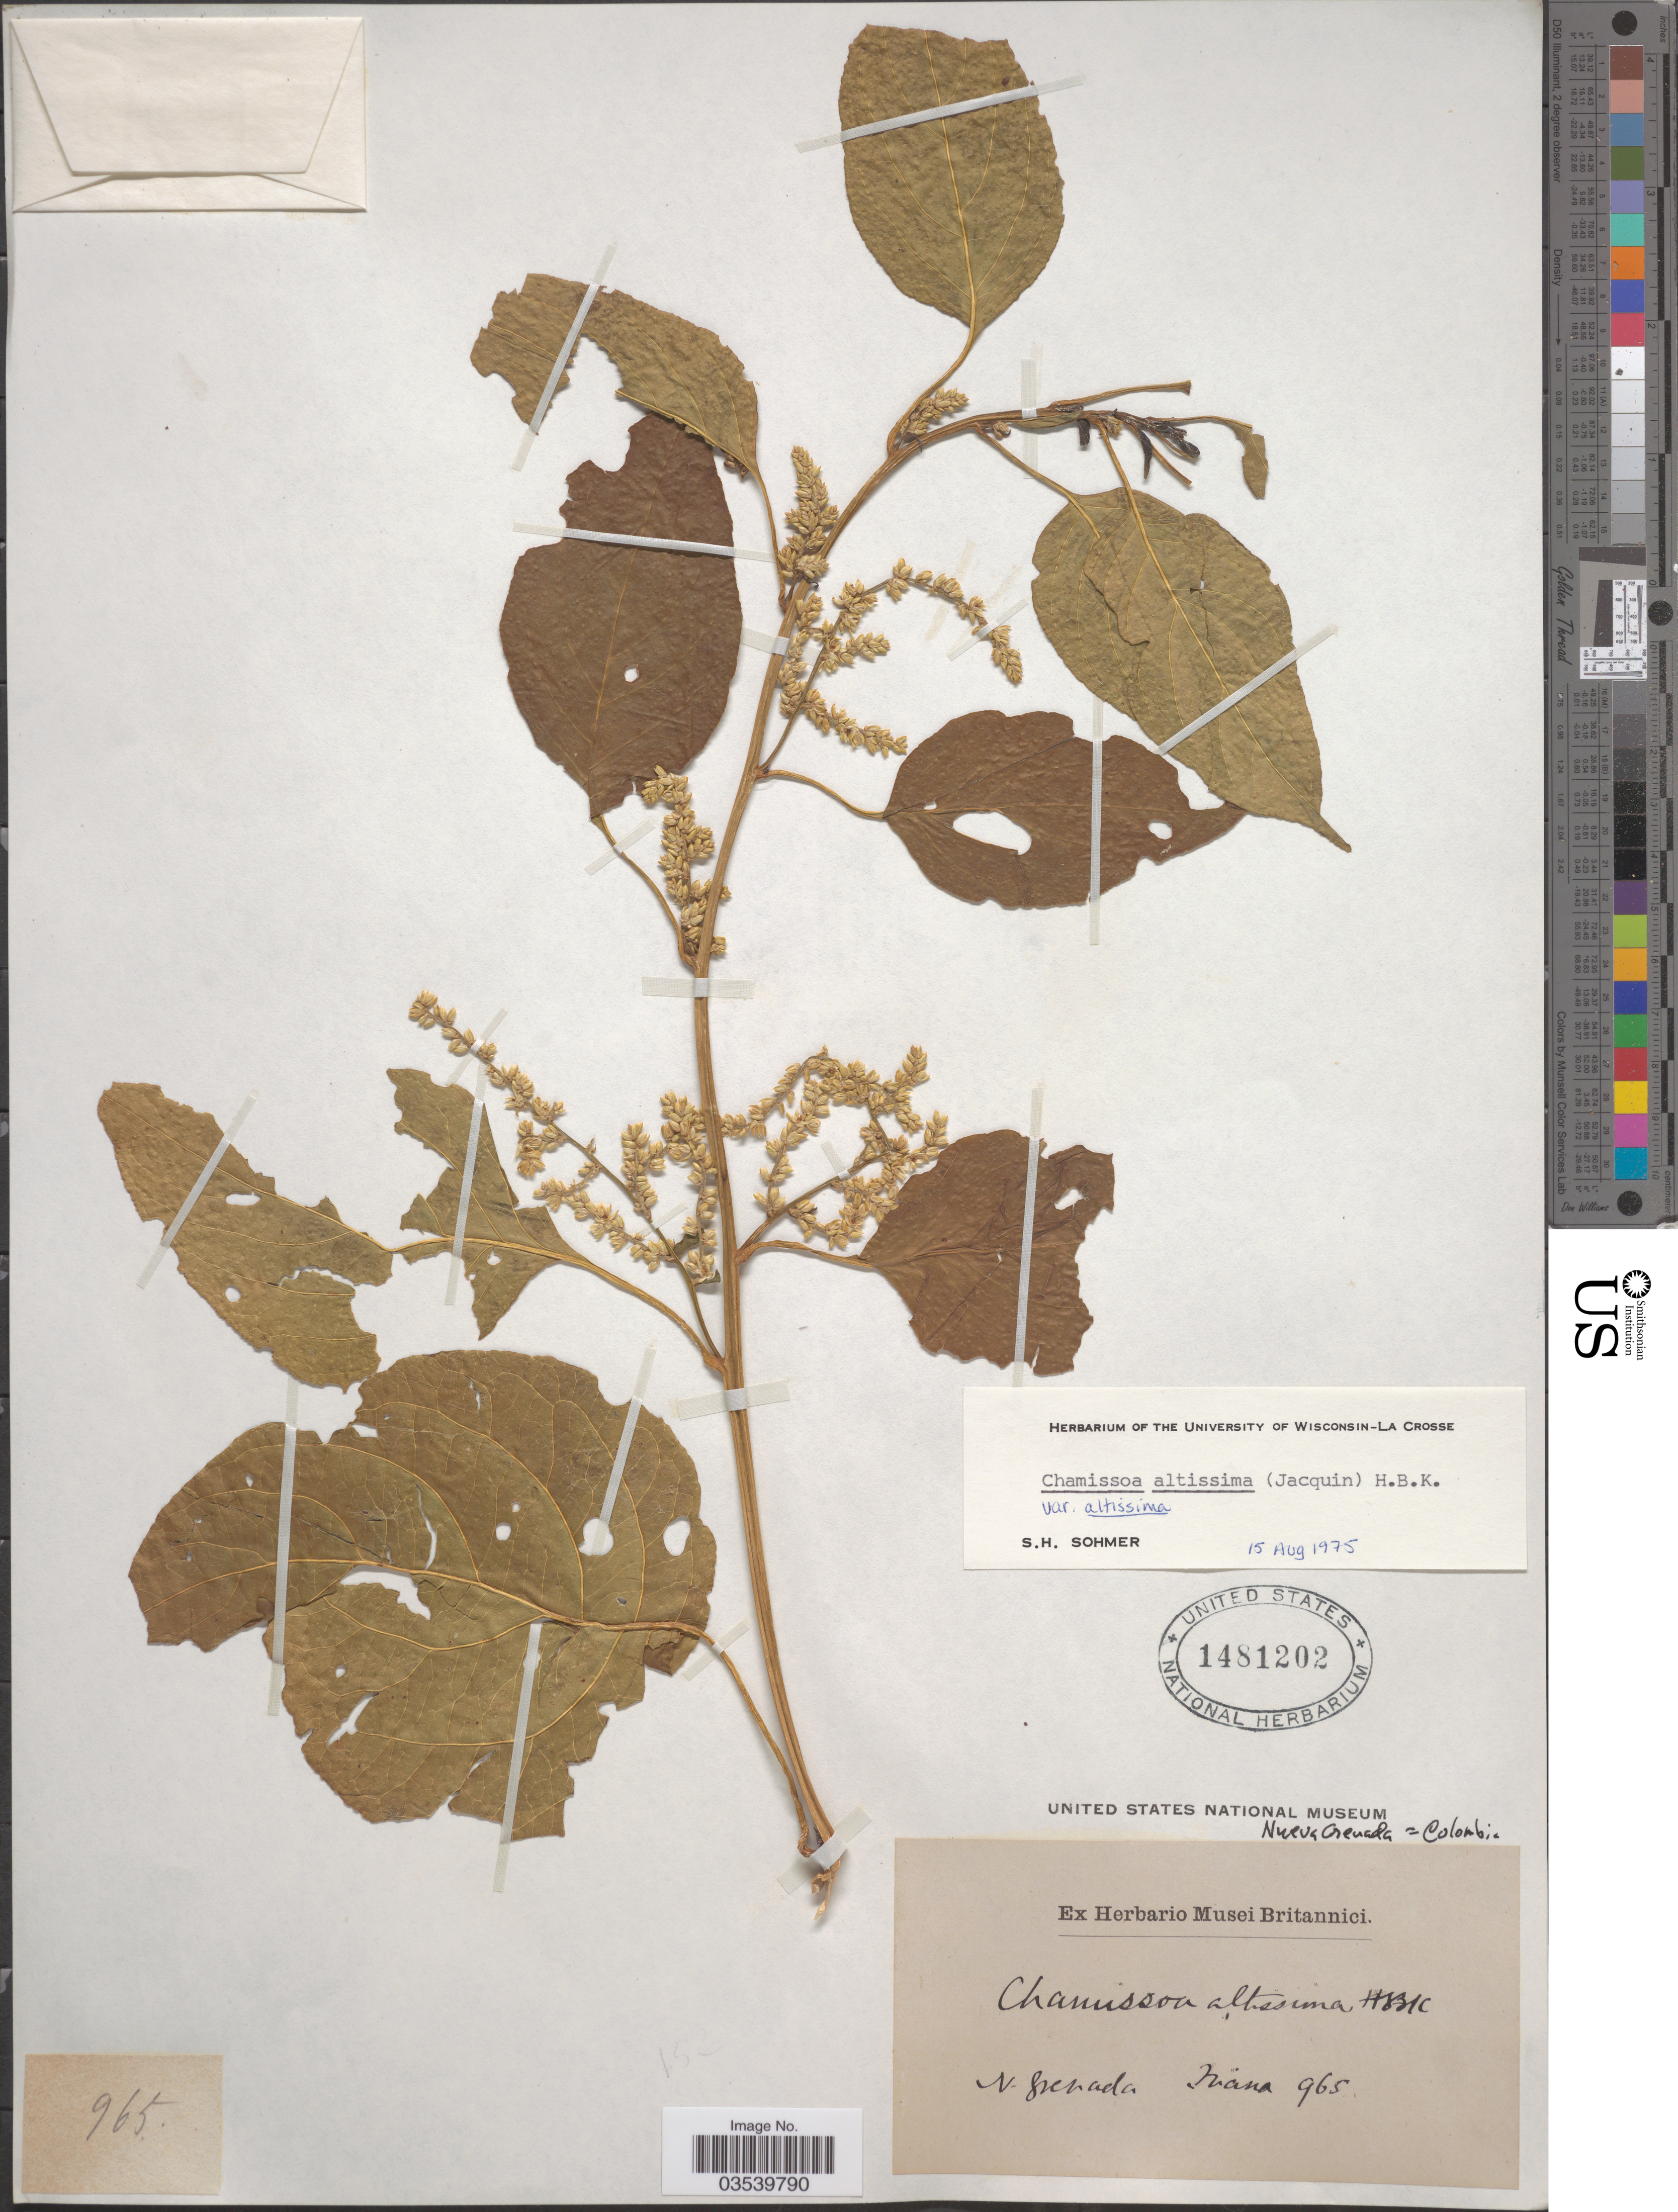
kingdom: Plantae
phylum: Tracheophyta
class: Magnoliopsida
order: Caryophyllales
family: Amaranthaceae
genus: Chamissoa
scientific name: Chamissoa altissima var. altissima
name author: (Jacq.) Kunth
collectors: Triana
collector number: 965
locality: N. Grenada.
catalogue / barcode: US 1481202